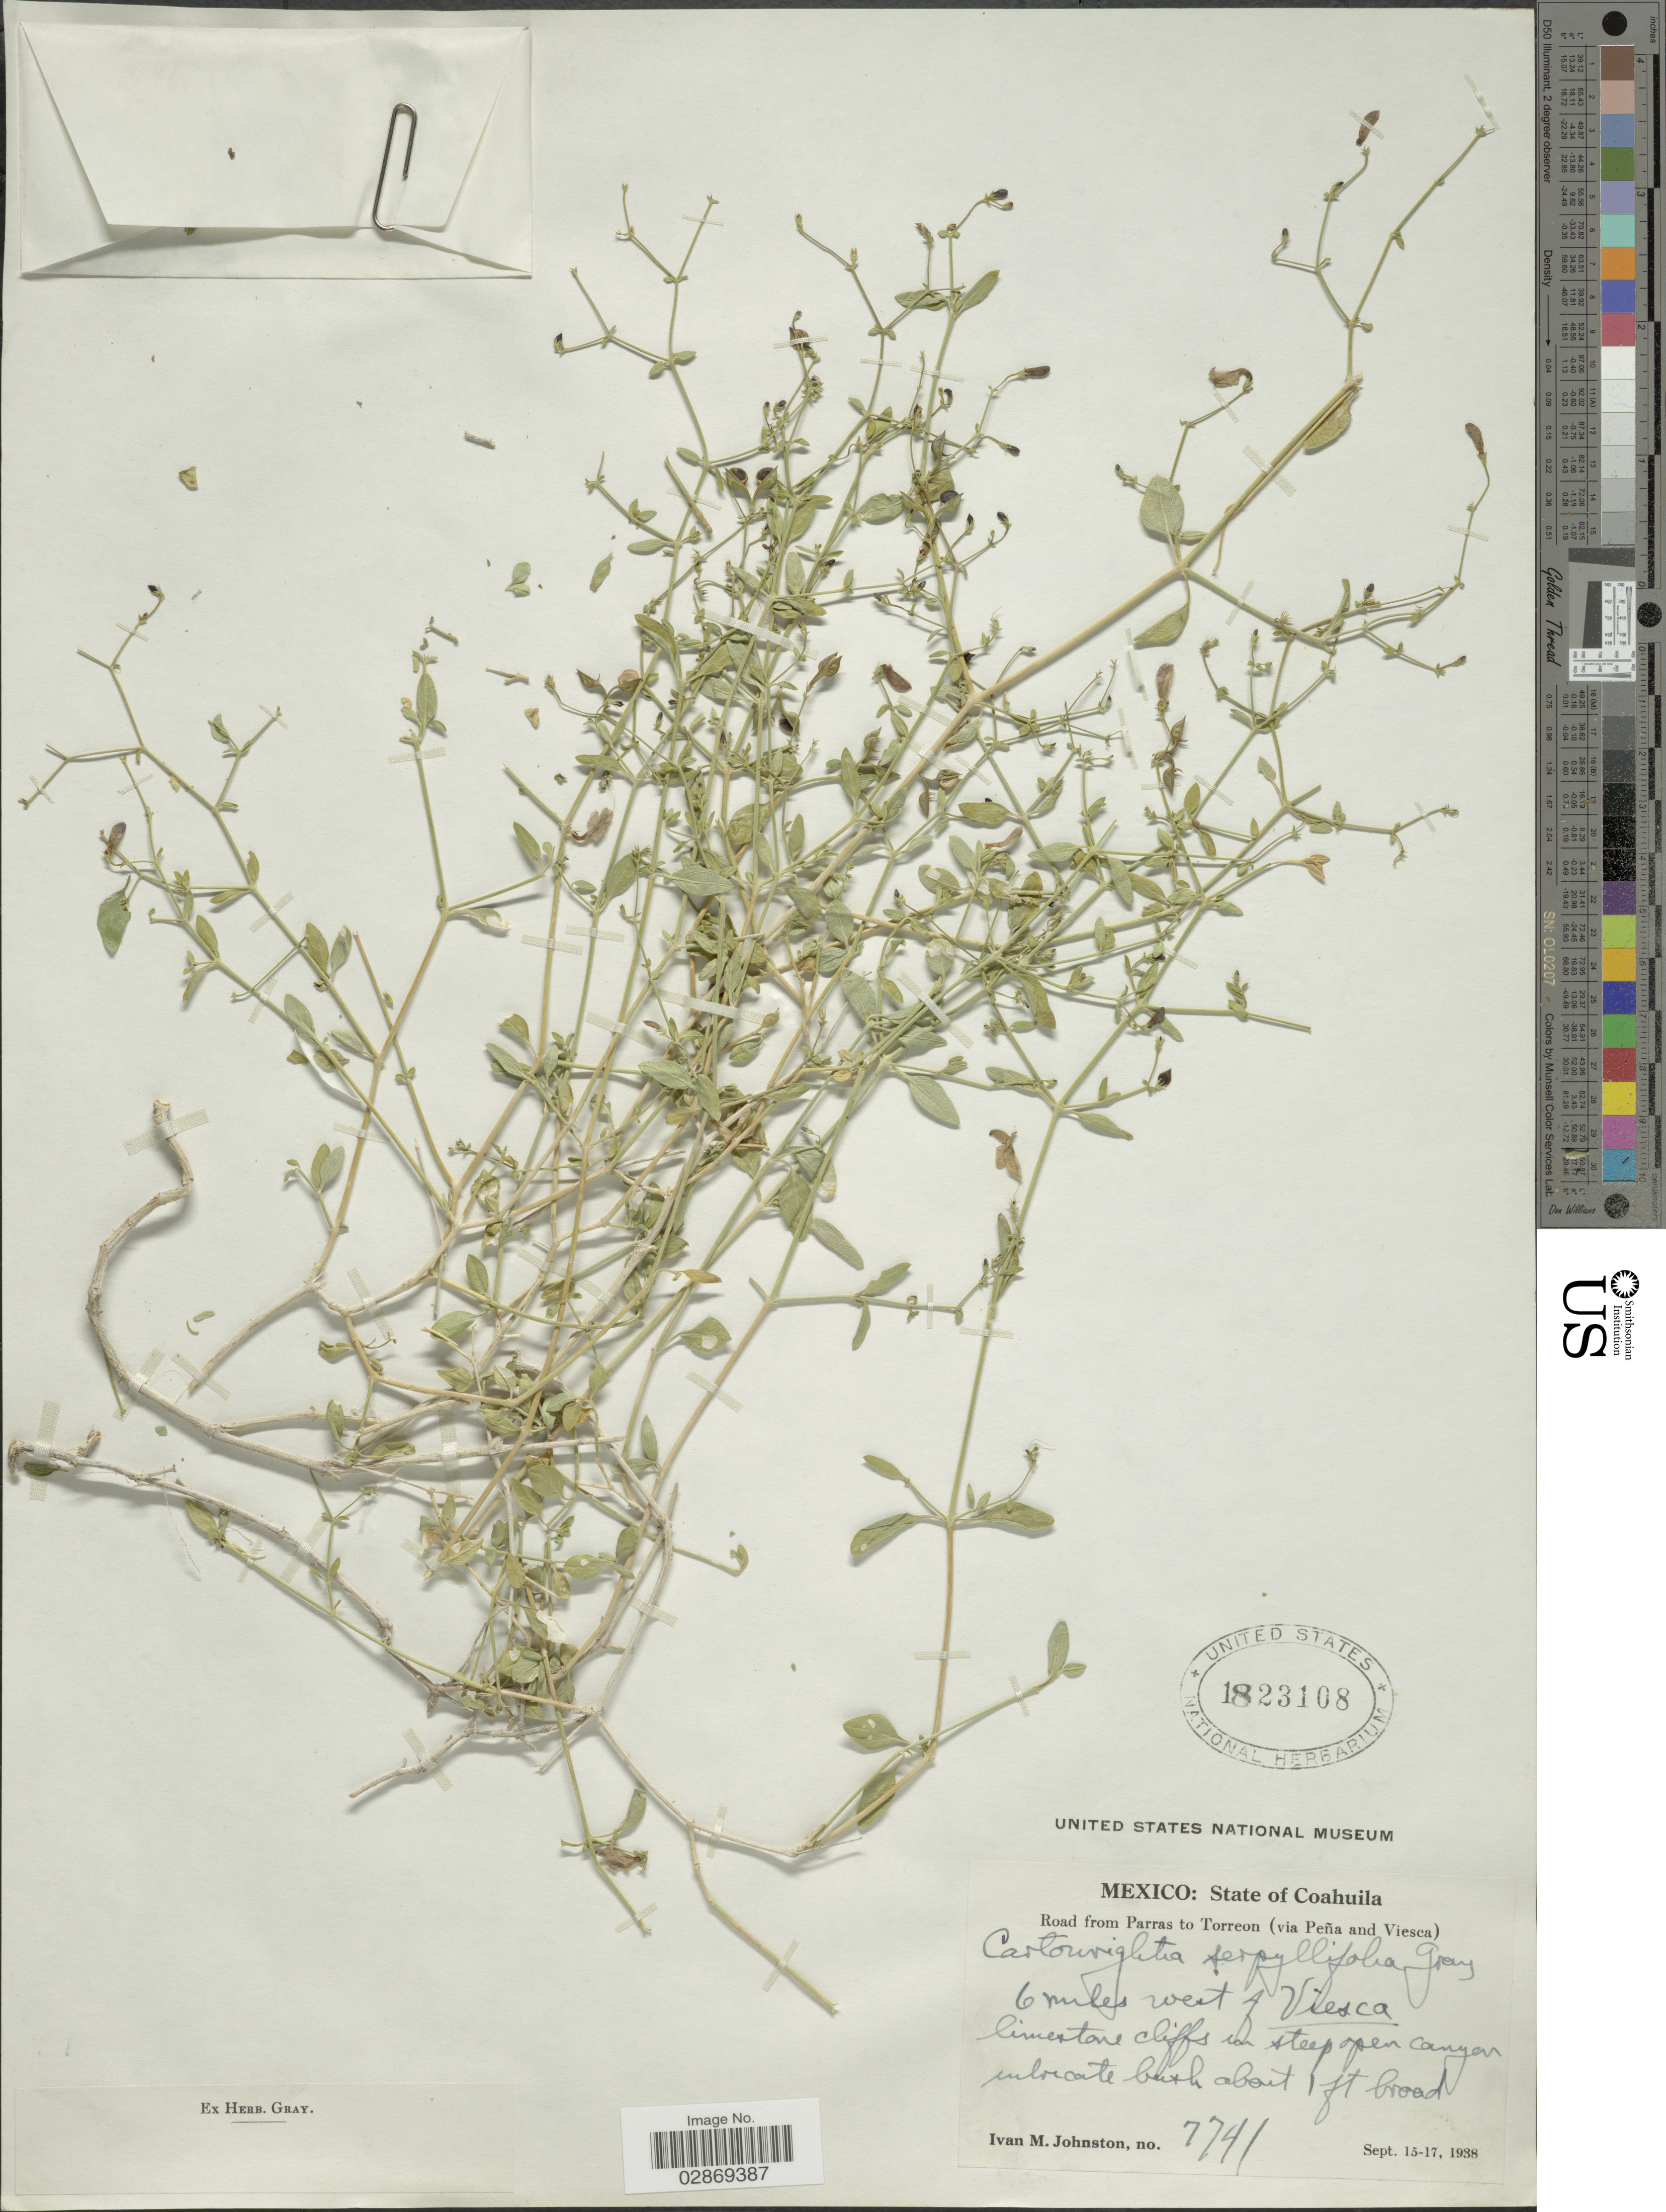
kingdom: Plantae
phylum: Tracheophyta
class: Magnoliopsida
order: Lamiales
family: Acanthaceae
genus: Carlowrightia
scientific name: Carlowrightia serpyllifolia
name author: A. Gray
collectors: I.M. Johnston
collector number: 7741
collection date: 1938-09-15/1938-09-17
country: Mexico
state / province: Coahuila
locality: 6 miles west of Viesca, Road from Parras to Torreon (via Peña and Viesca).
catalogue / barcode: US 1823108